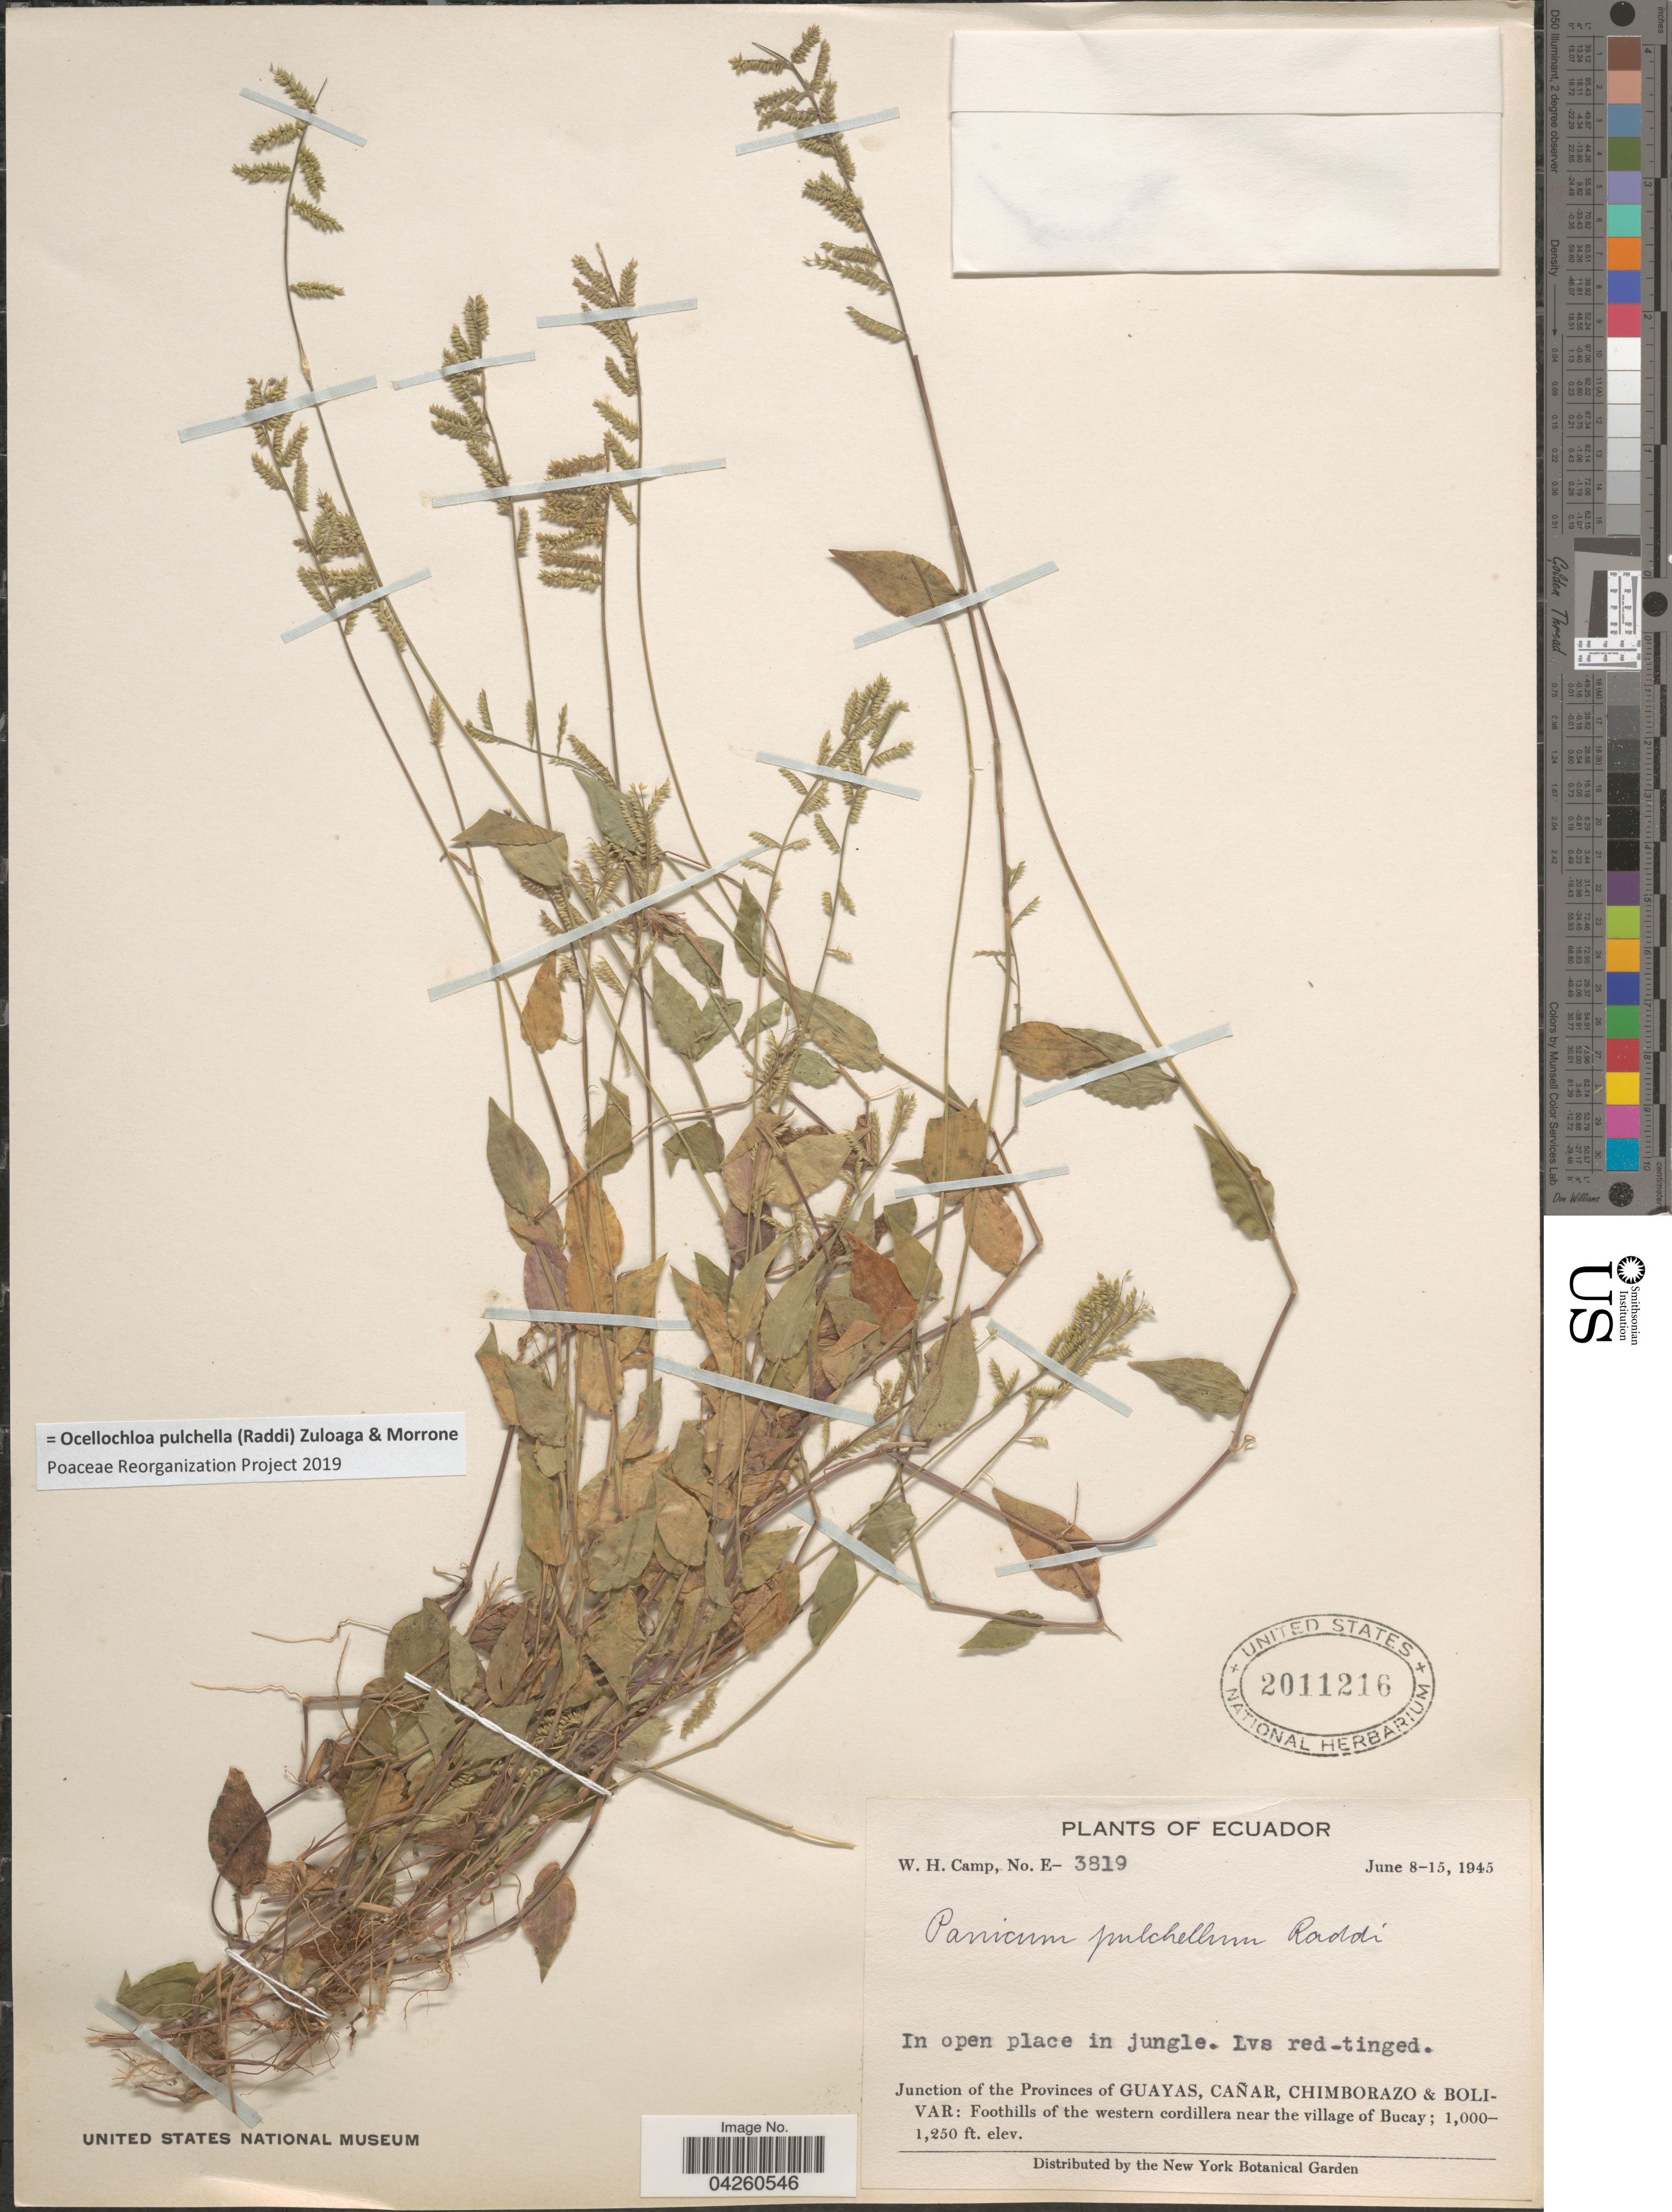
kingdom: Plantae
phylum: Tracheophyta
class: Liliopsida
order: Poales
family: Poaceae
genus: Ocellochloa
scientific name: Ocellochloa pulchella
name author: (Raddi) Zuloaga & Morrone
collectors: W. H. Camp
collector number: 3819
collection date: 1945-06-08/1945-06-15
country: Ecuador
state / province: Guayas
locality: In open place in jungle. Junction of the Provinces of Guayas, Cañar, Chimborazo & Bolivar: Foothills of the western cordillera near the village of Bucay.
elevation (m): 305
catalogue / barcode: US 2011216